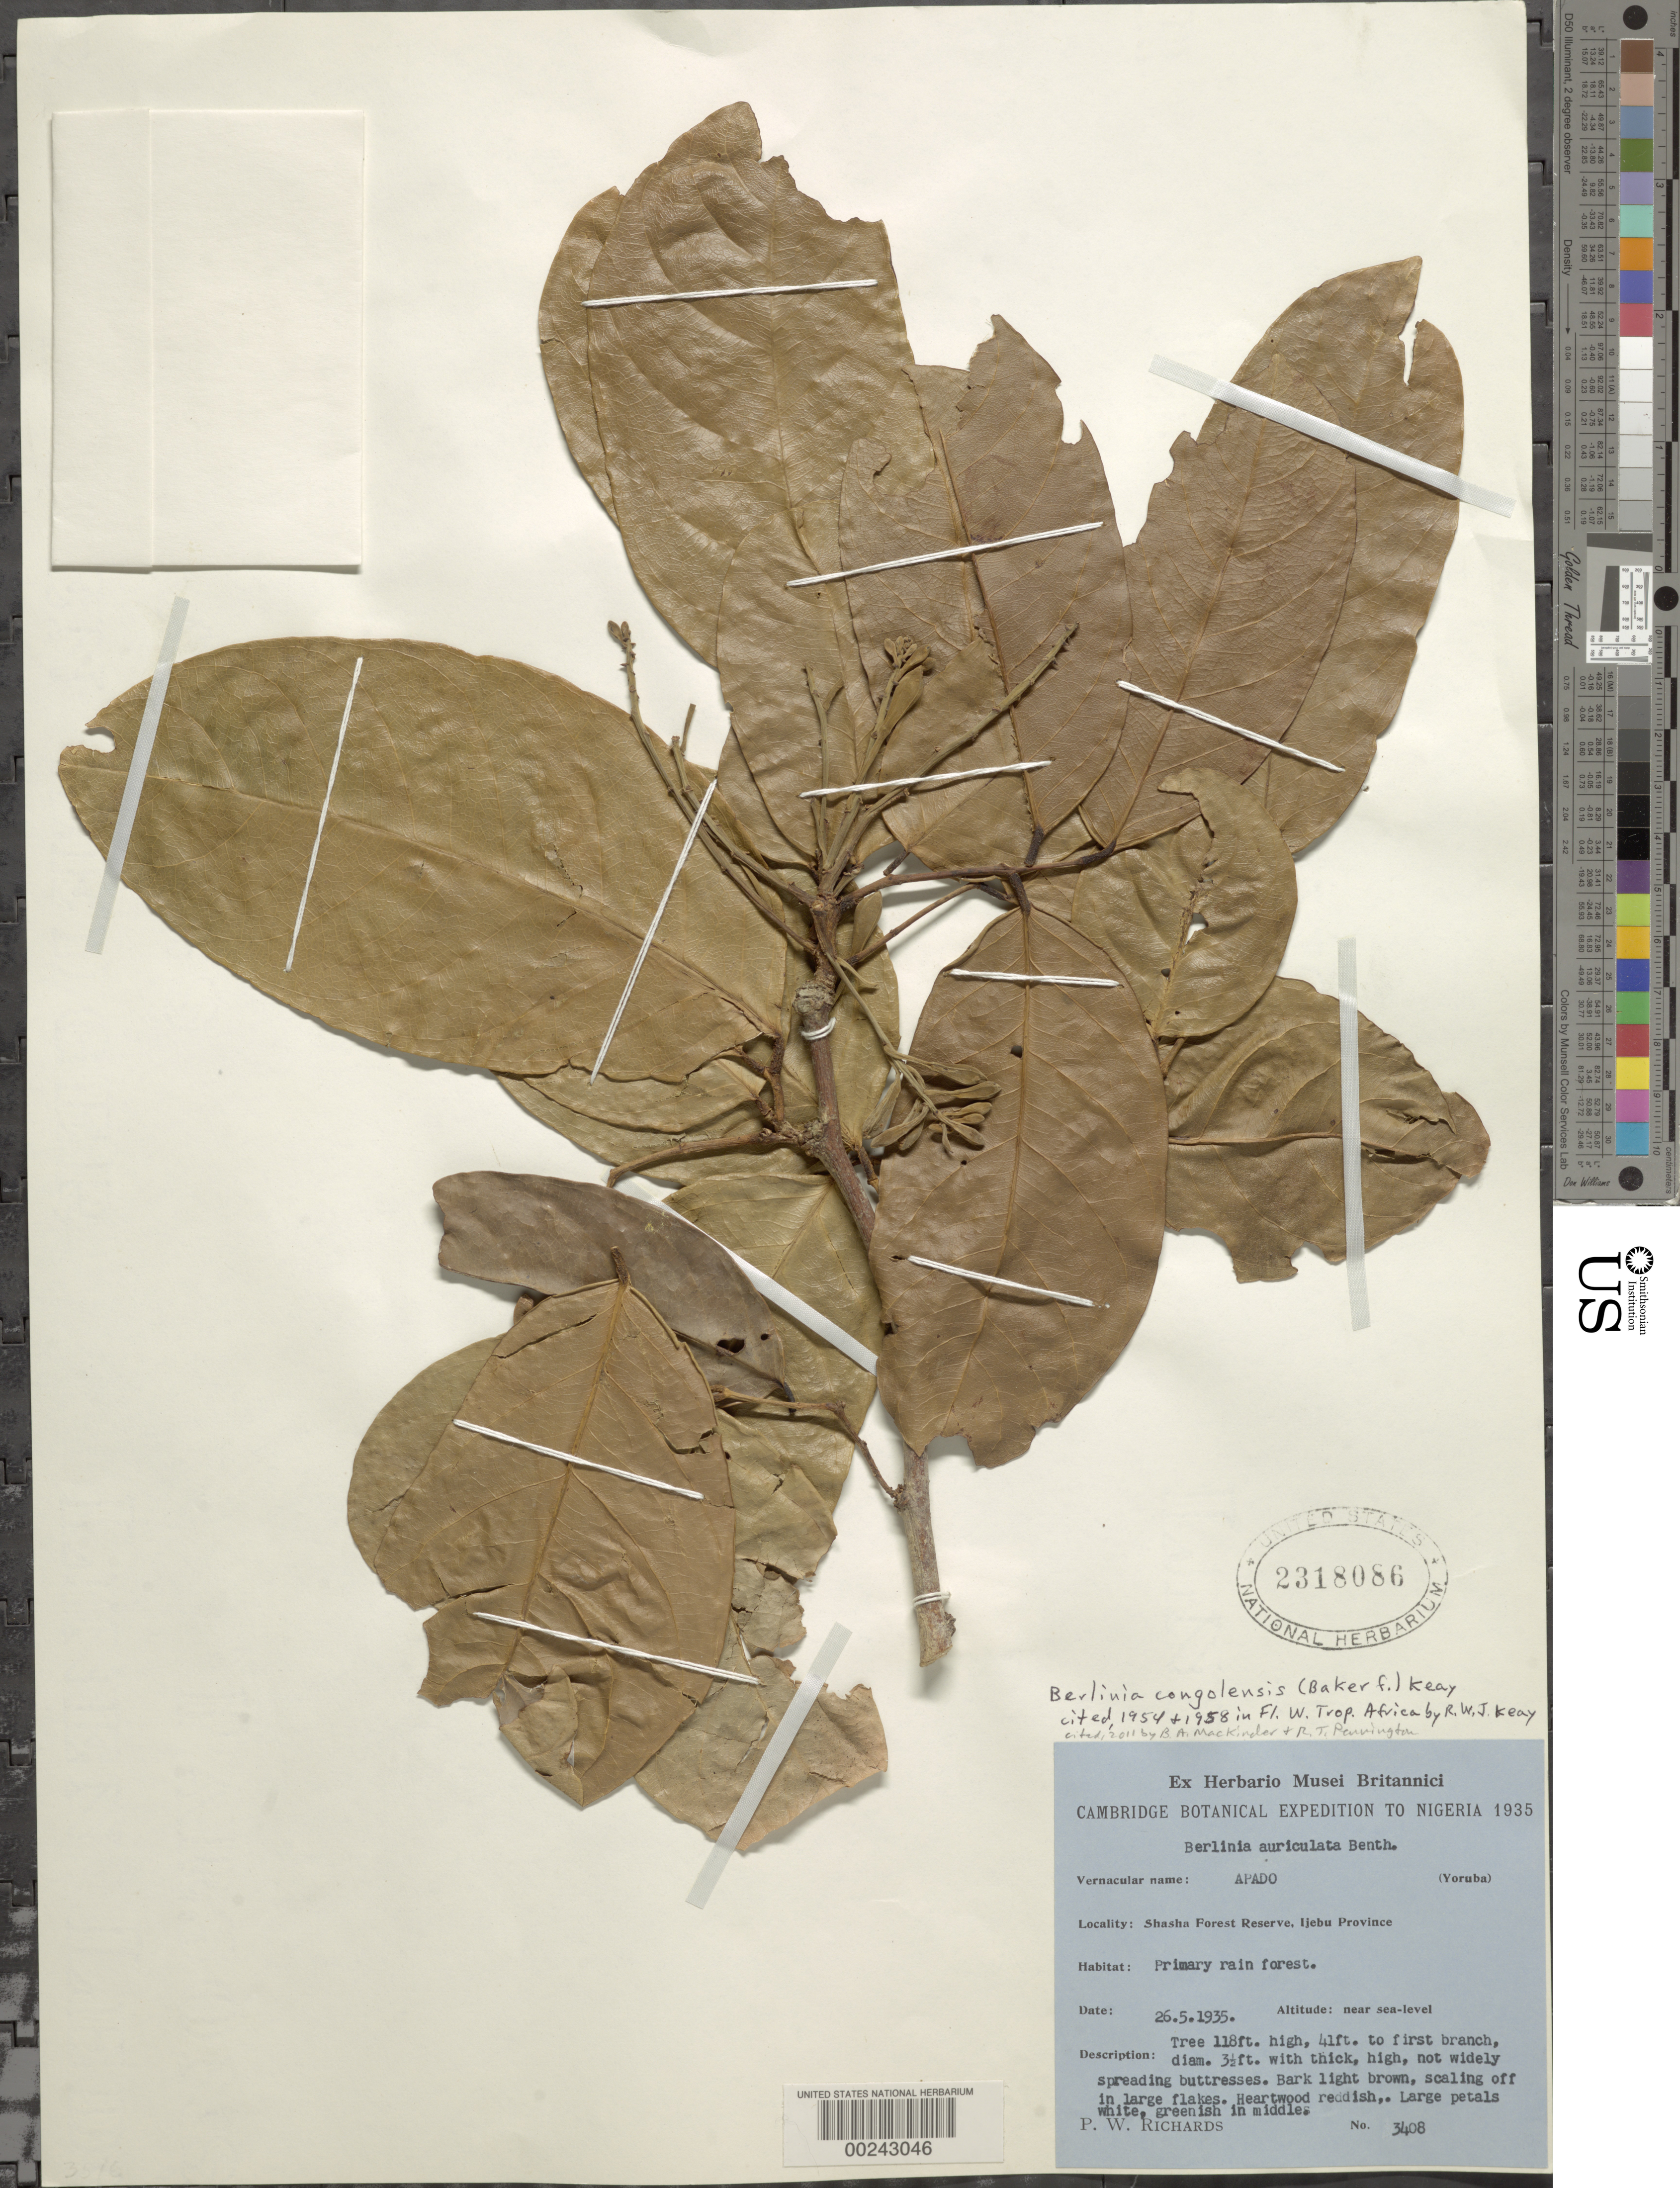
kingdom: Plantae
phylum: Tracheophyta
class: Magnoliopsida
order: Fabales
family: Fabaceae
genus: Berlinia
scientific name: Berlinia congolensis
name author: (Baker f.) Keay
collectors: P. Richards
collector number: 3408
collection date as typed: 26 May 1935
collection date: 1935-05-26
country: Nigeria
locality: Shasha forest reserve, ijebu prov.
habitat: Primary rain forest.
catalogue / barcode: US 2318086